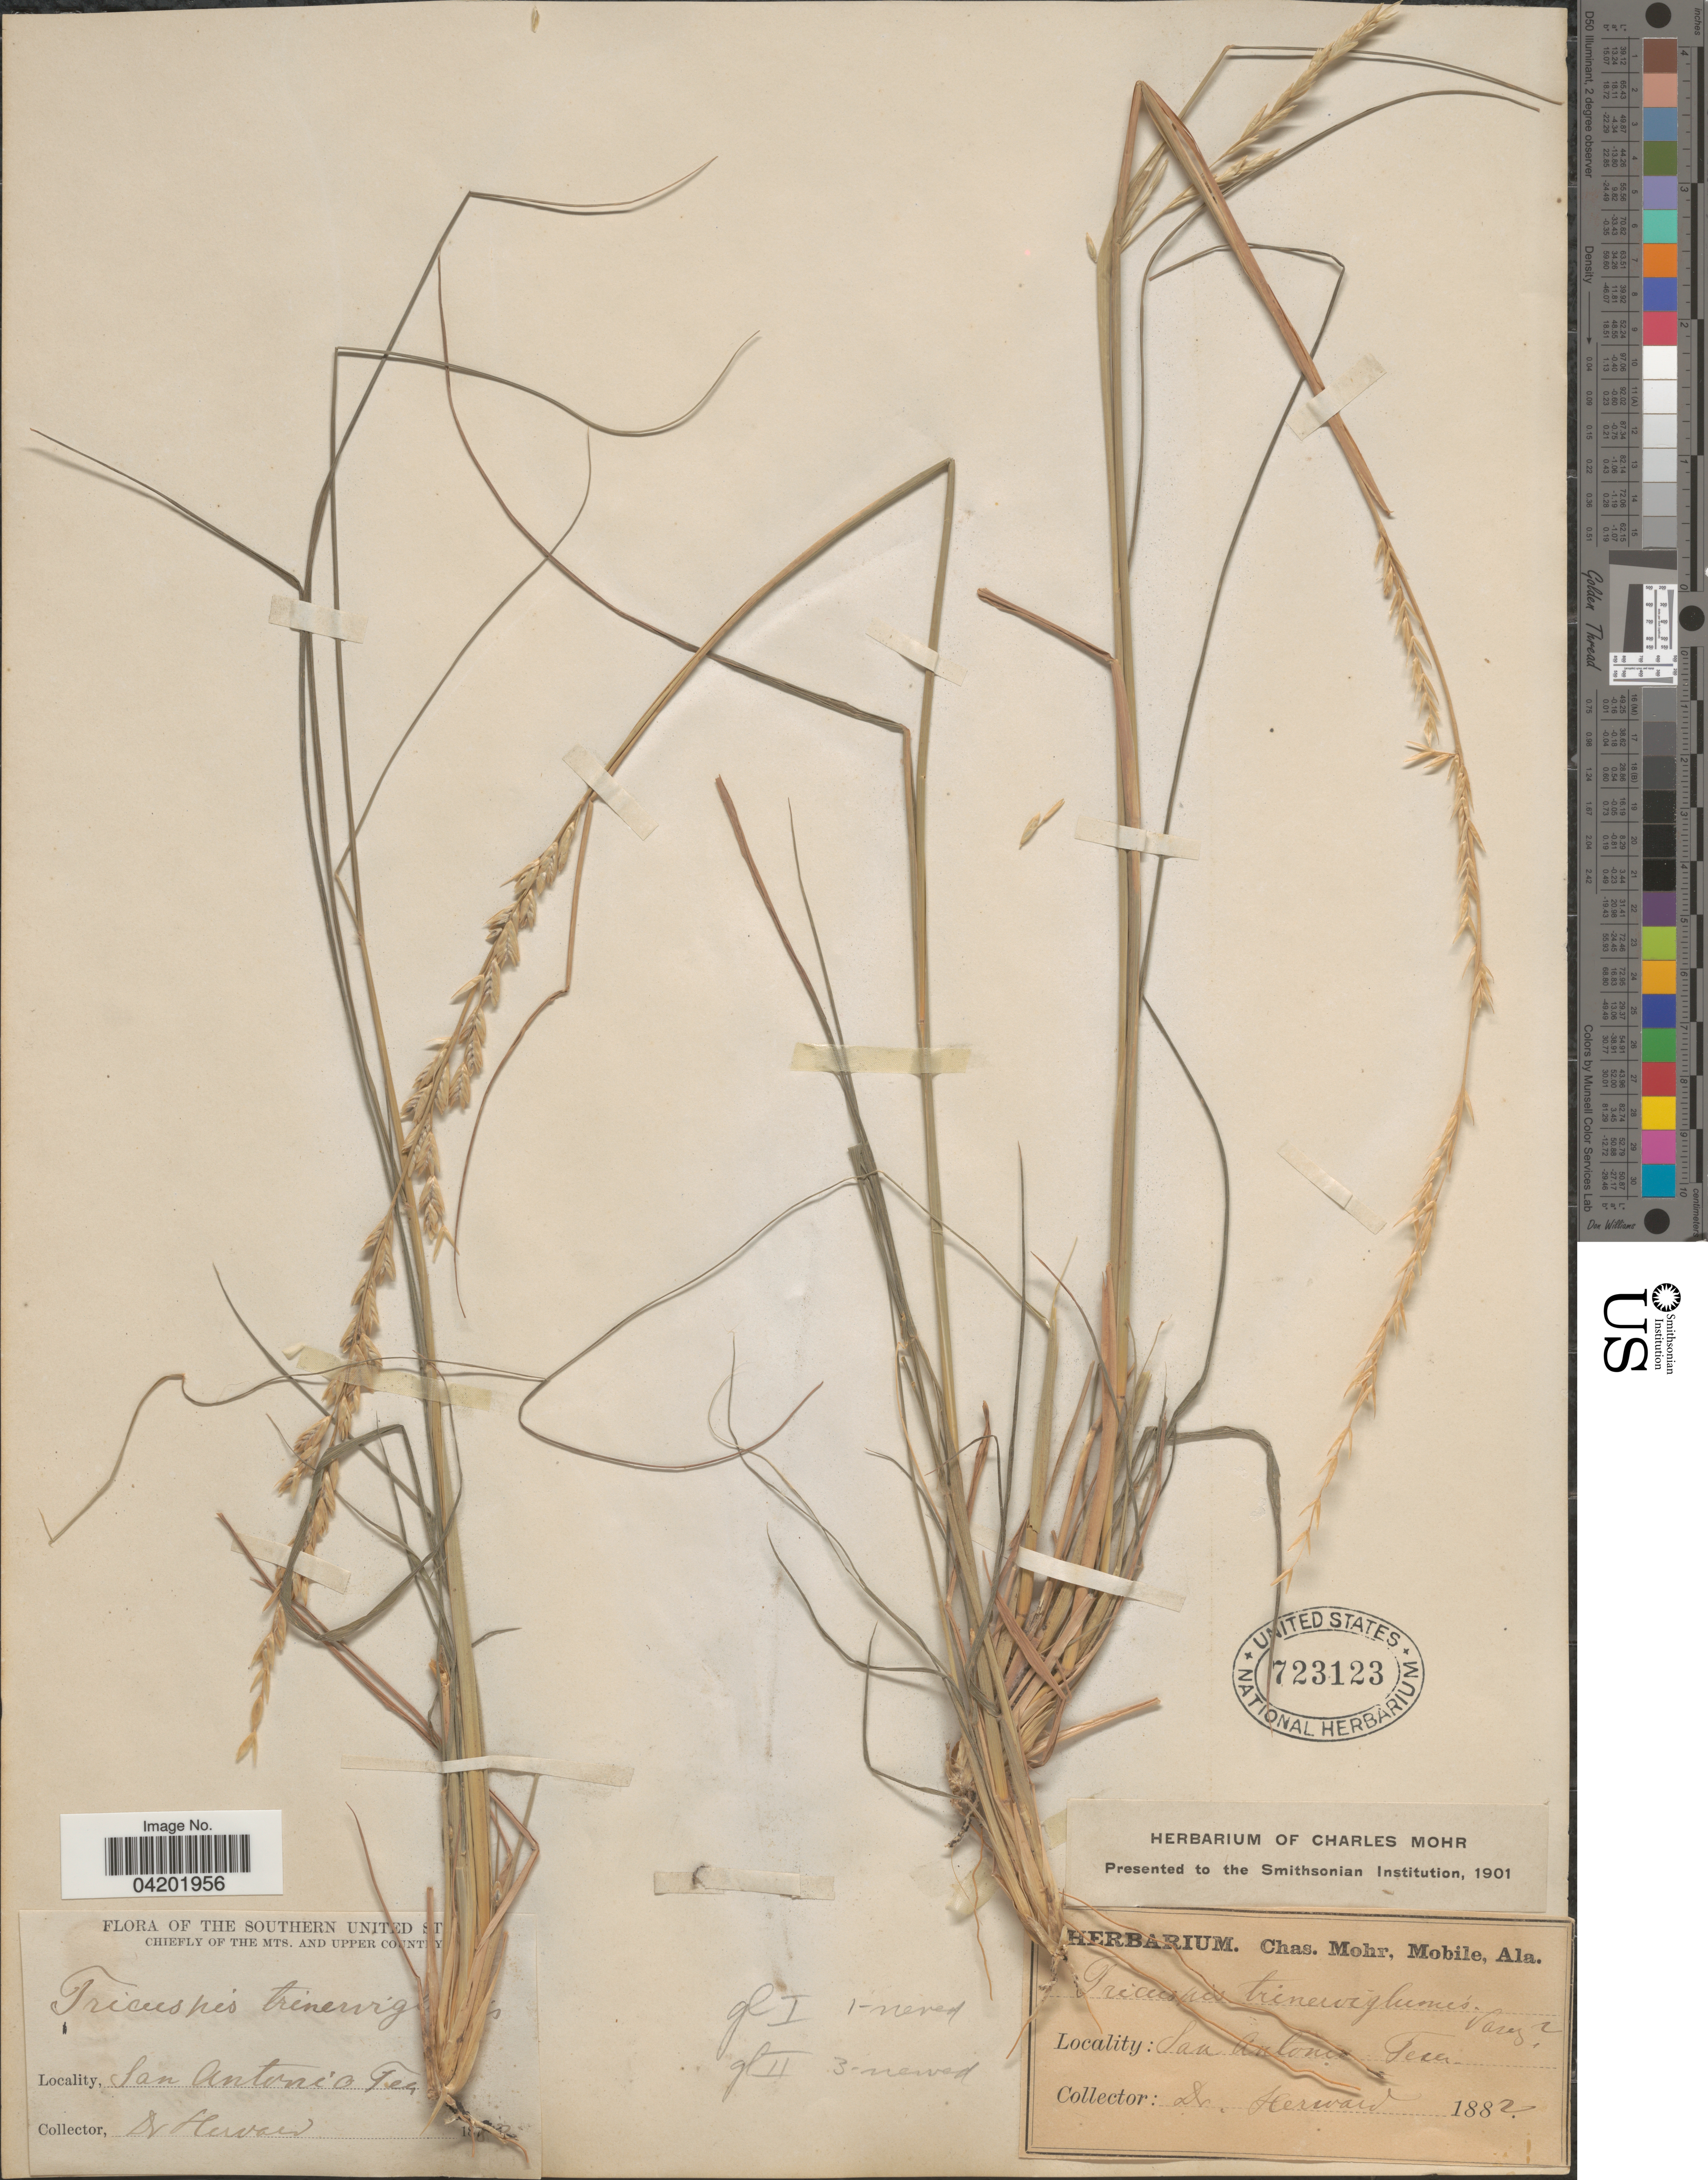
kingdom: Plantae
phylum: Tracheophyta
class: Liliopsida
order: Poales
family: Poaceae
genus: Tridentopsis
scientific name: Tridentopsis mutica var. elongata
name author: P.M. Peterson & Romasch.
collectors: Havard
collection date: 1882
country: United States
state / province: Texas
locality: San Antonio.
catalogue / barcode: US 723123